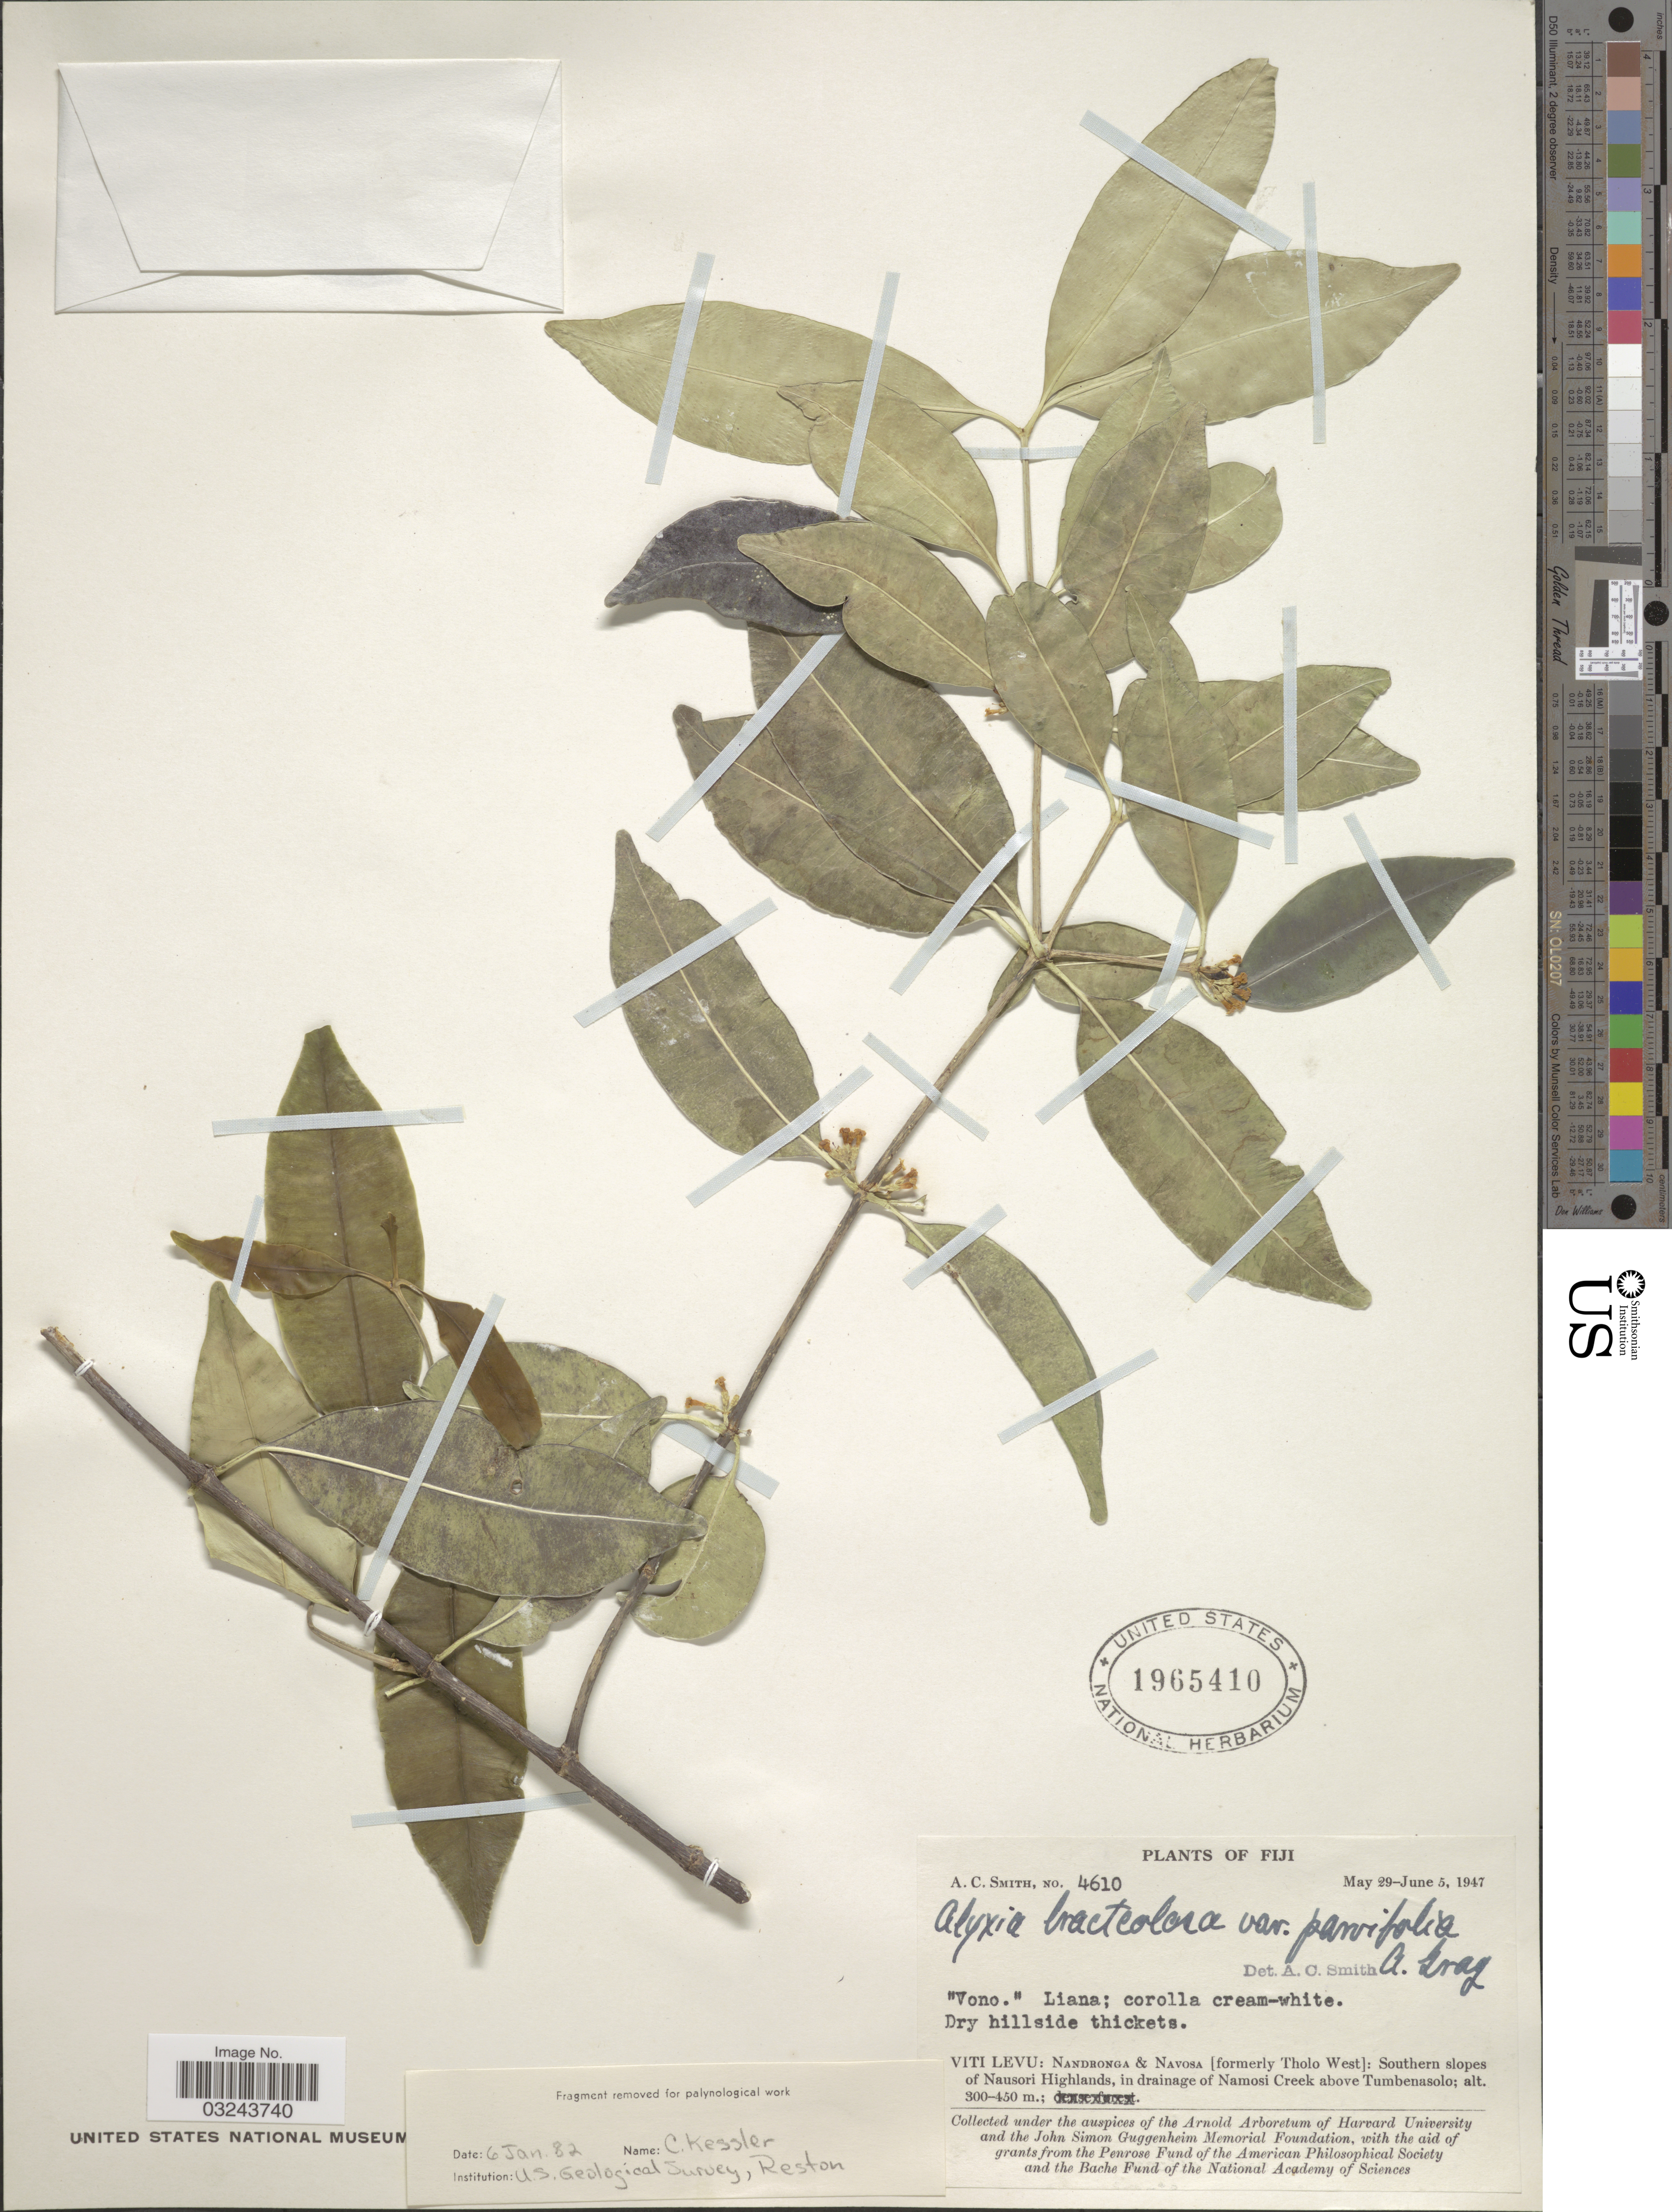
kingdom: Plantae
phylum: Tracheophyta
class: Magnoliopsida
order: Gentianales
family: Apocynaceae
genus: Alyxia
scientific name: Alyxia bracteolosa var. parvifolia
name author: A. Gray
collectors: A. C. Smith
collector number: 4610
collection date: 1947-05-29/1947-06-05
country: Fiji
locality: Viti Levu: Nandronga & Navosa [formerly Tholo West]: Southern slopes of Nausori Highlands, in drainage of Namosi Creek above Tumbenasolo.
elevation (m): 300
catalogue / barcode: US 1965410